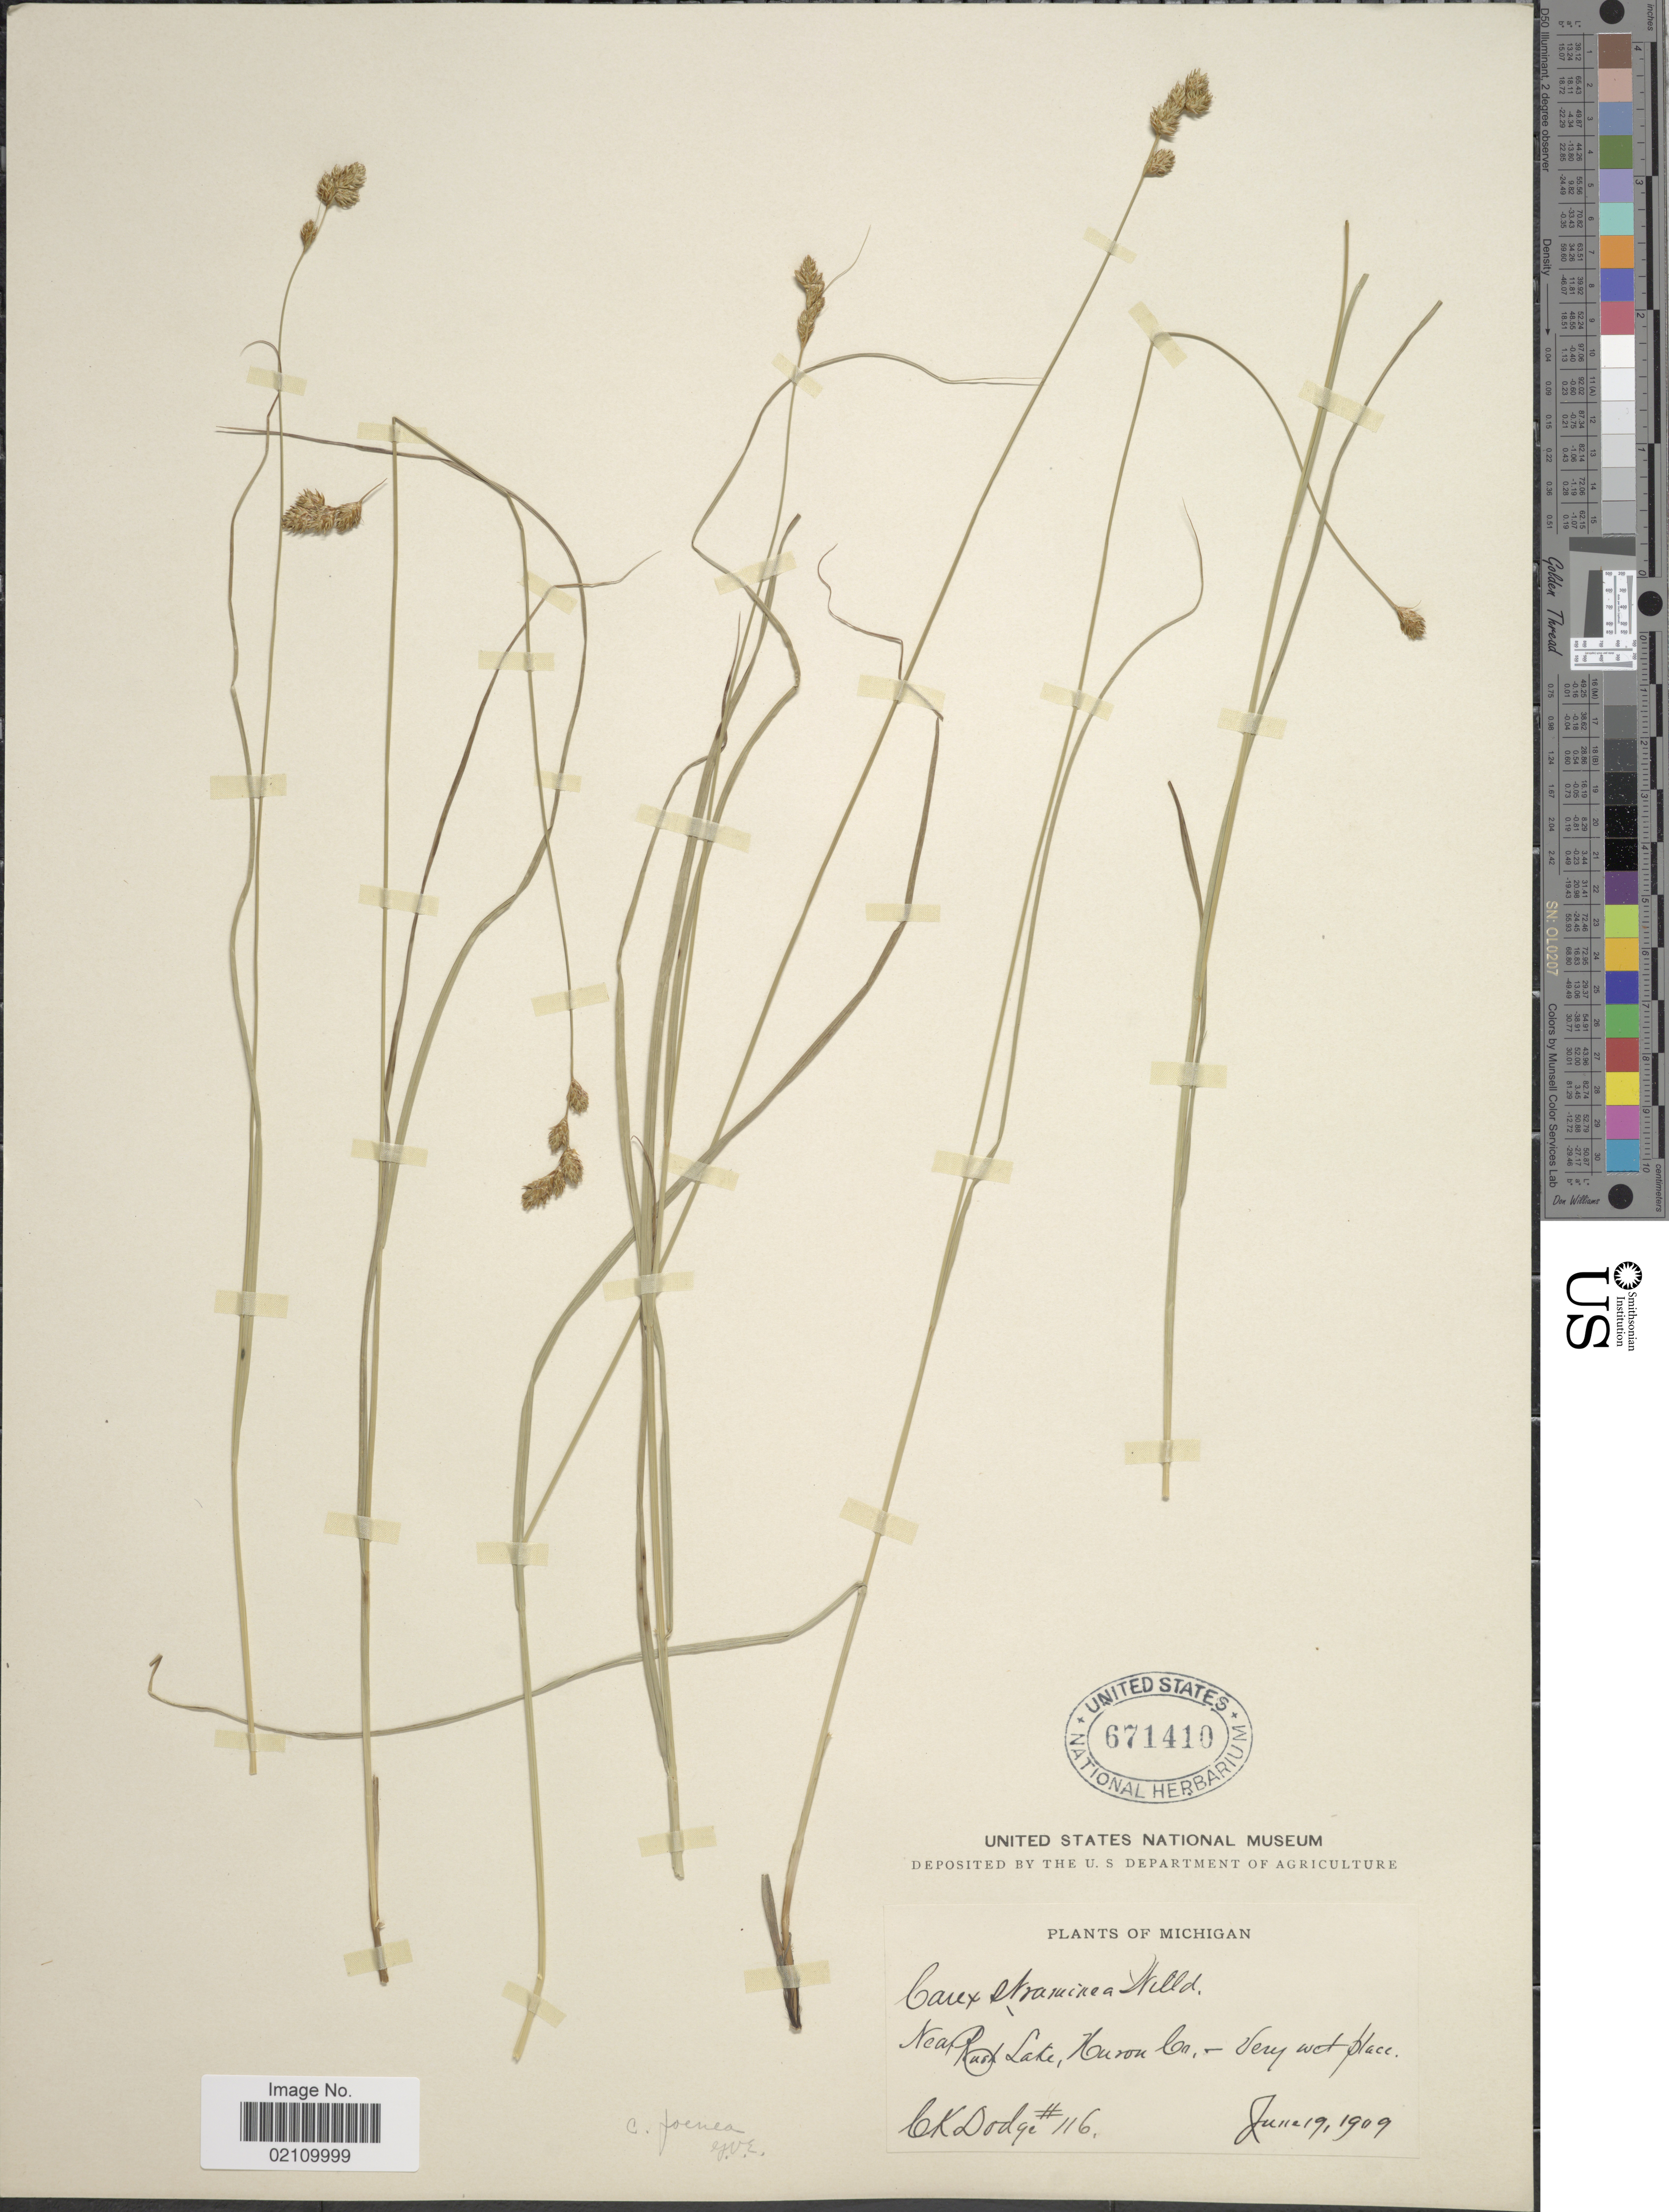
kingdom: Plantae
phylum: Tracheophyta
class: Liliopsida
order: Poales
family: Cyperaceae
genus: Carex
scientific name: Carex foenea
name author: Willd.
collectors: C. Dodge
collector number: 116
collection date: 1909-06-19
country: United States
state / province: Michigan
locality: Near Rush Lake, Huron Co. - Very wet place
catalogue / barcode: US 671410